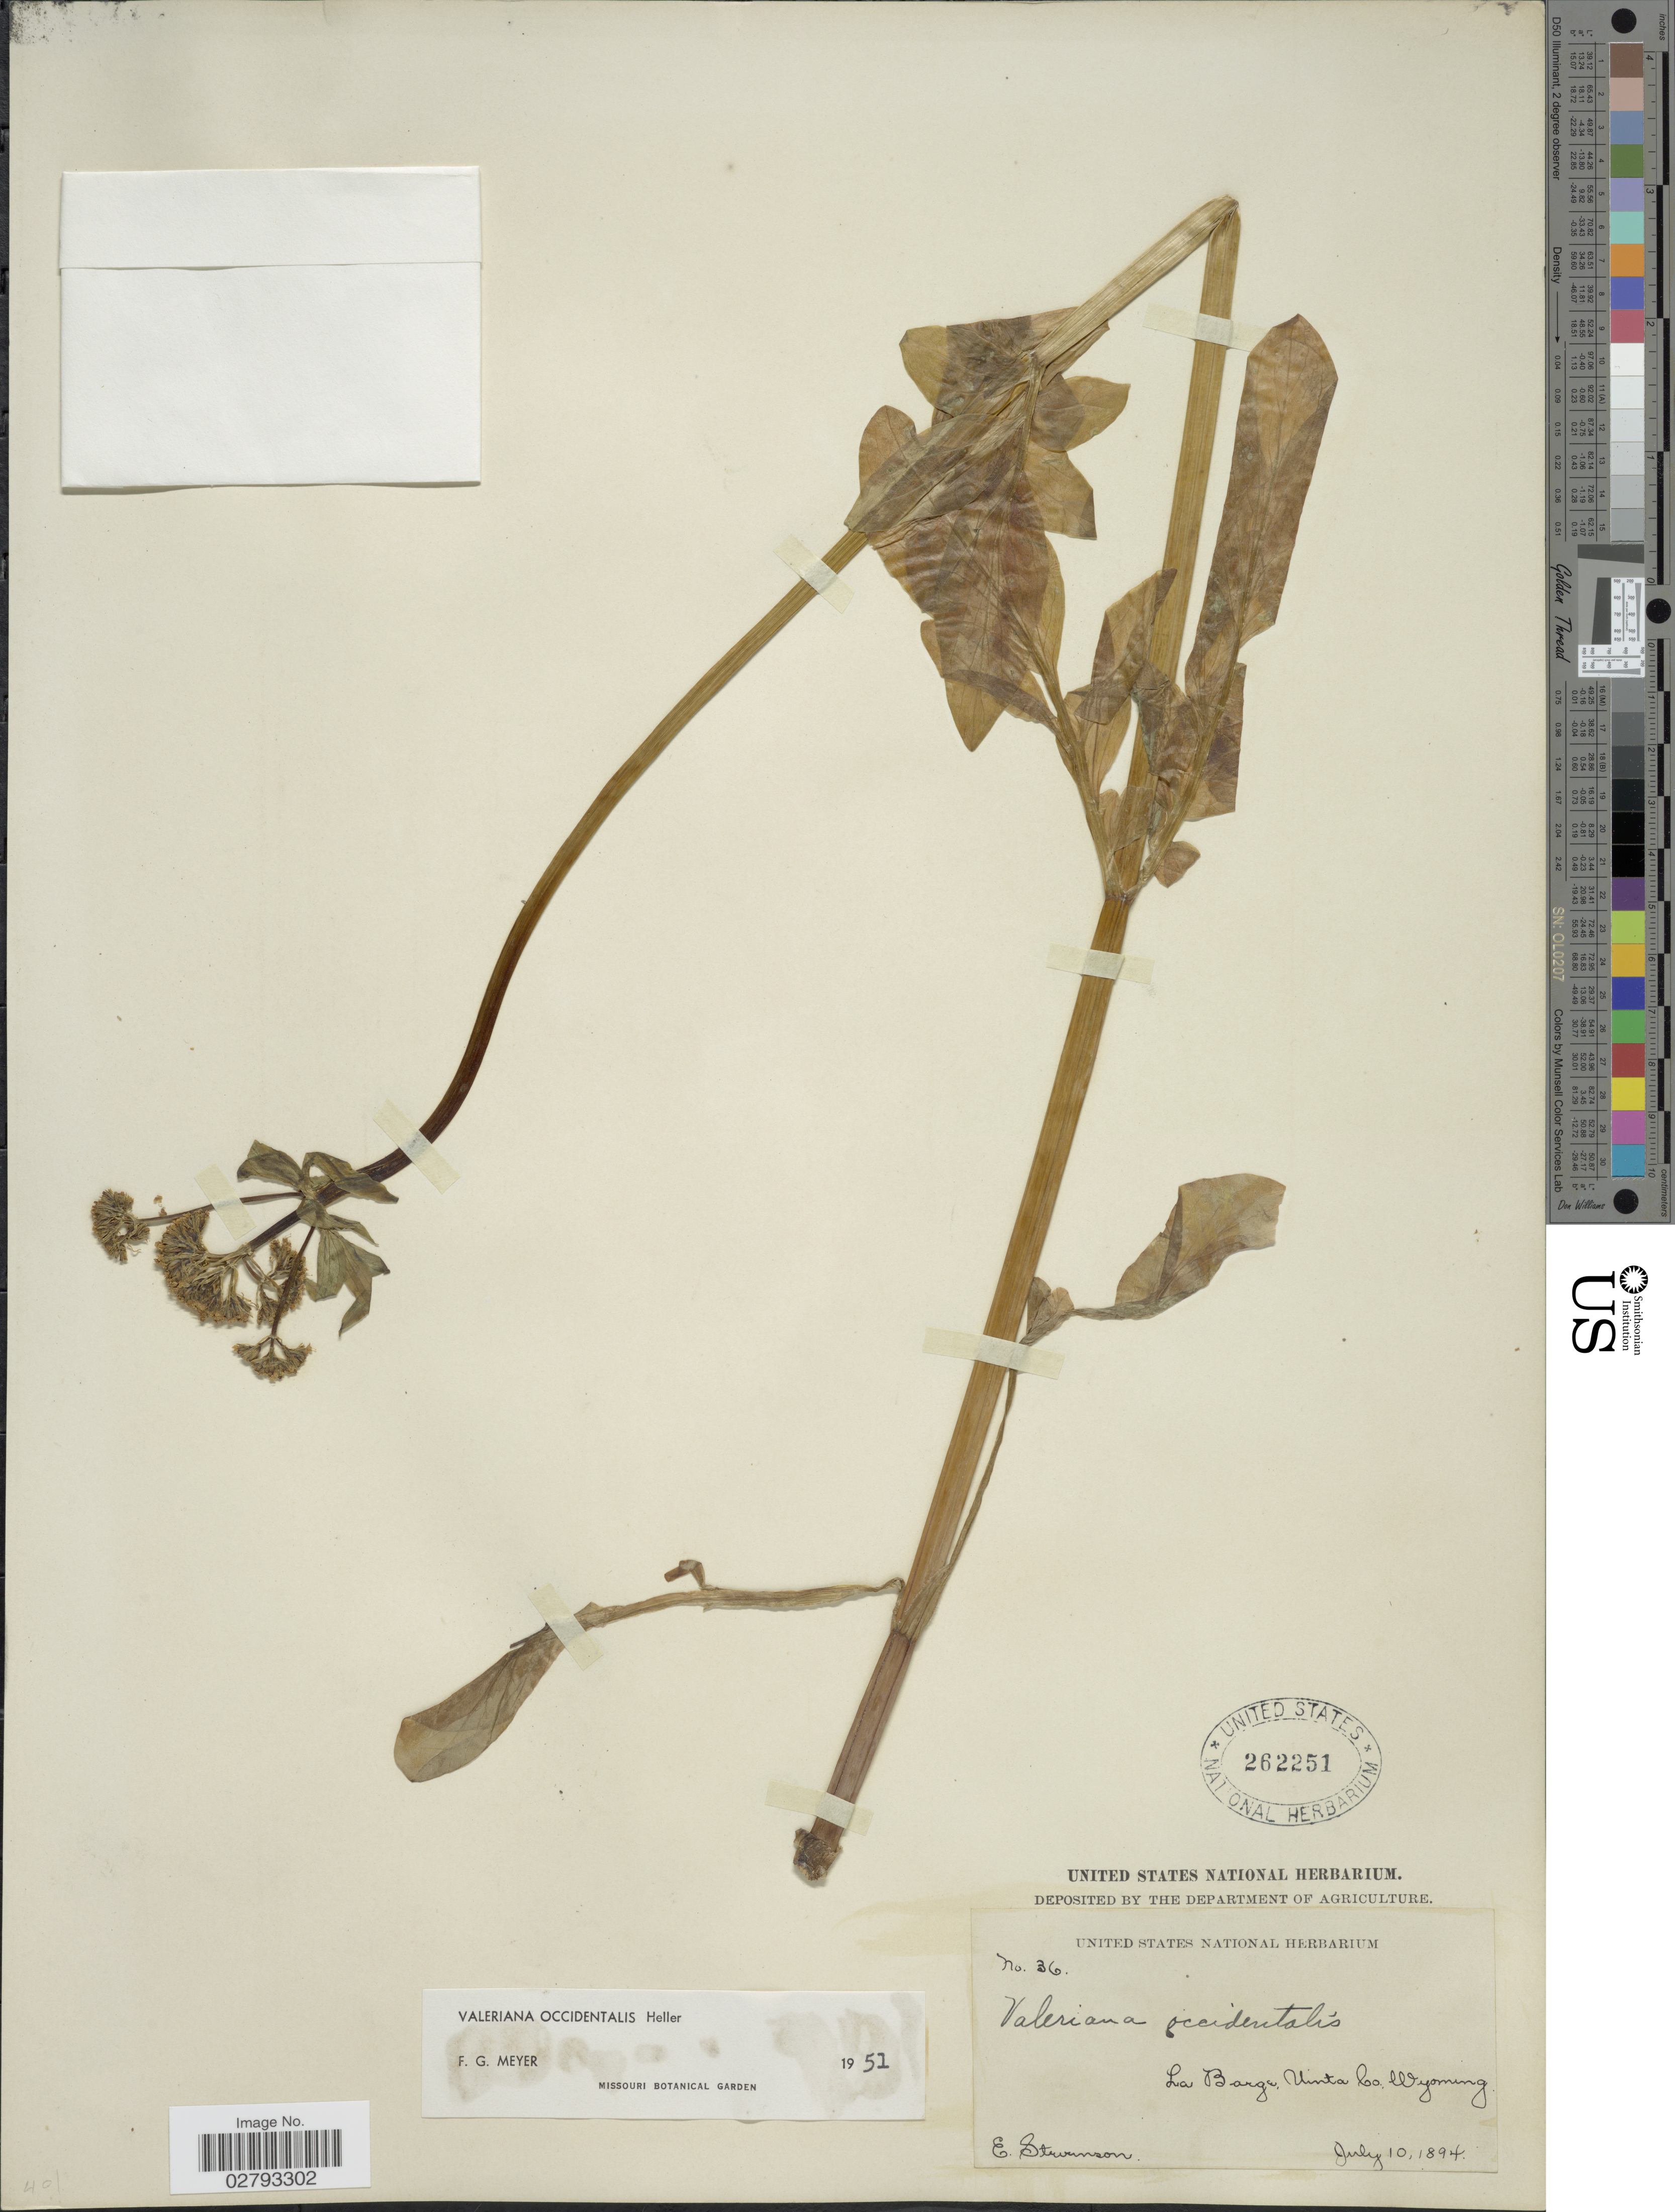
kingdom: Plantae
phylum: Tracheophyta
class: Magnoliopsida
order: Dipsacales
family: Caprifoliaceae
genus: Valeriana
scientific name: Valeriana occidentalis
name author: A. Heller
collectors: E. Stevenson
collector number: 36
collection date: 1894-07-10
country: United States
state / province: Wyoming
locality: La Barge, Uinta Co.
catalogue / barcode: US 262251